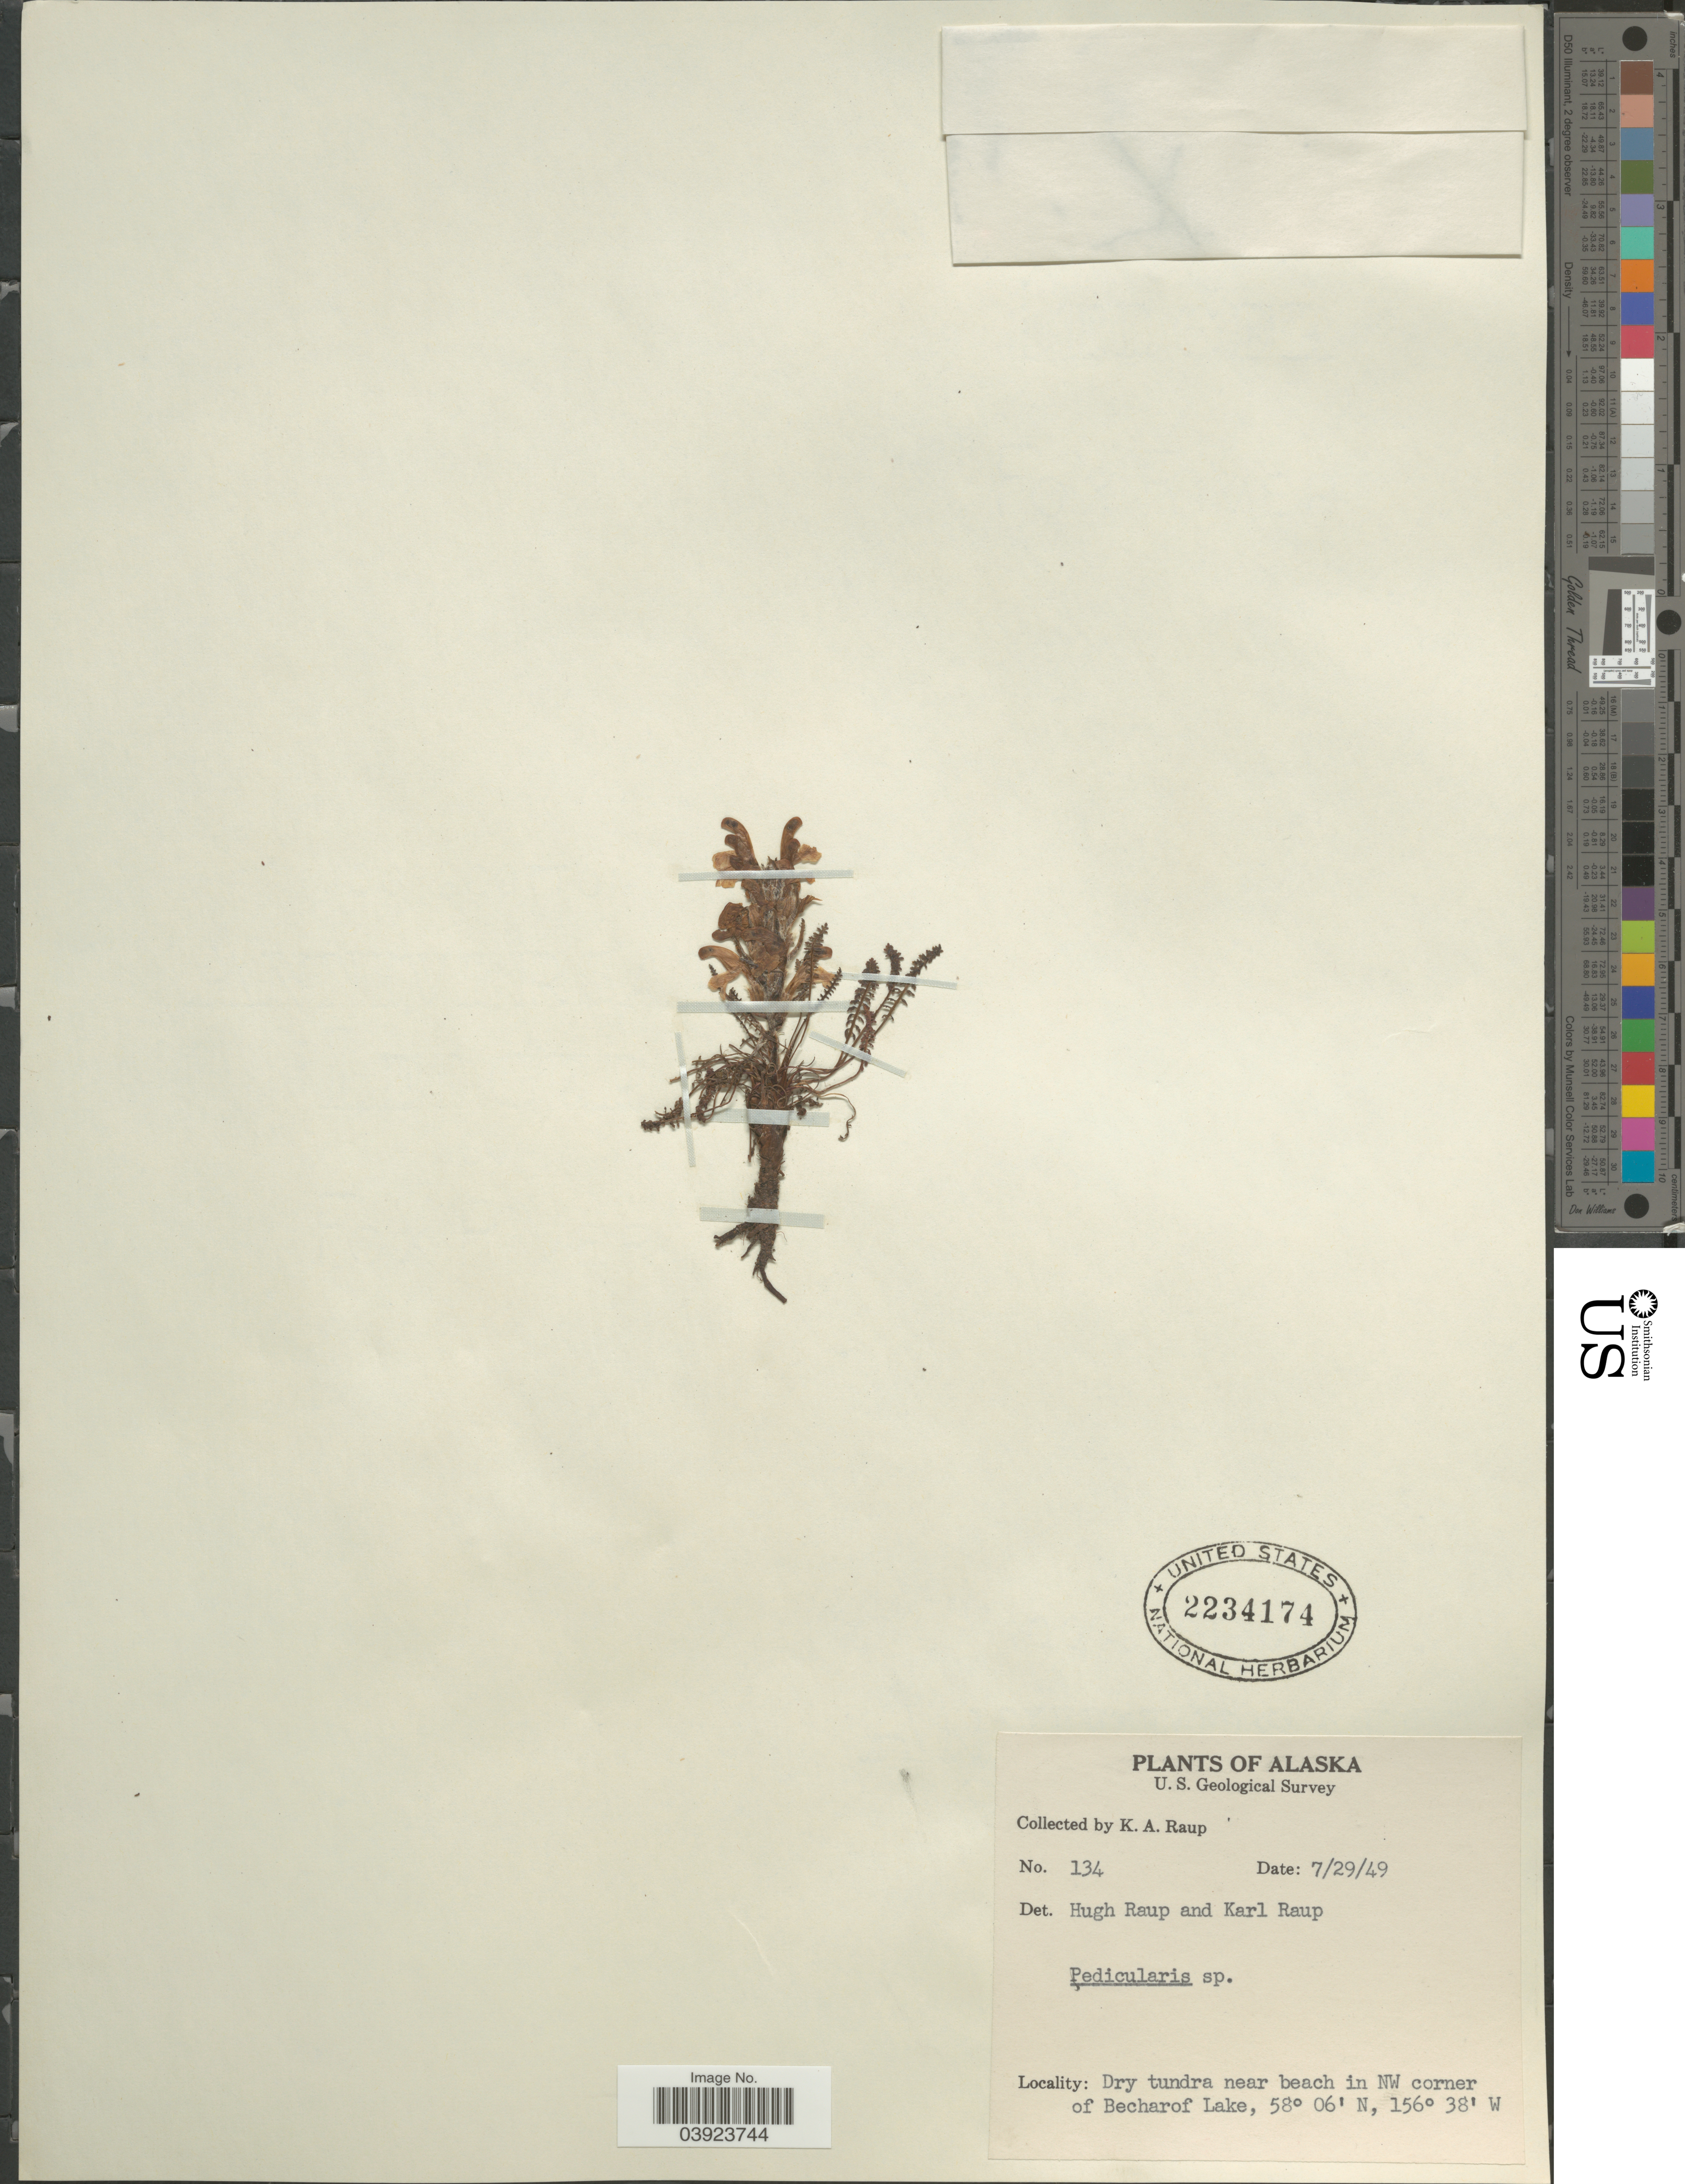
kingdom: Plantae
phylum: Tracheophyta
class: Magnoliopsida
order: Lamiales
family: Orobanchaceae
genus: Pedicularis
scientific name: Pedicularis sp.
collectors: K. Raup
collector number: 134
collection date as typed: Transcribed d/m/y: 29/7/49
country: United States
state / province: Alaska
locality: Dry tundra near beach in NW corner of Becharof Lake.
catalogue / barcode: US 2234174